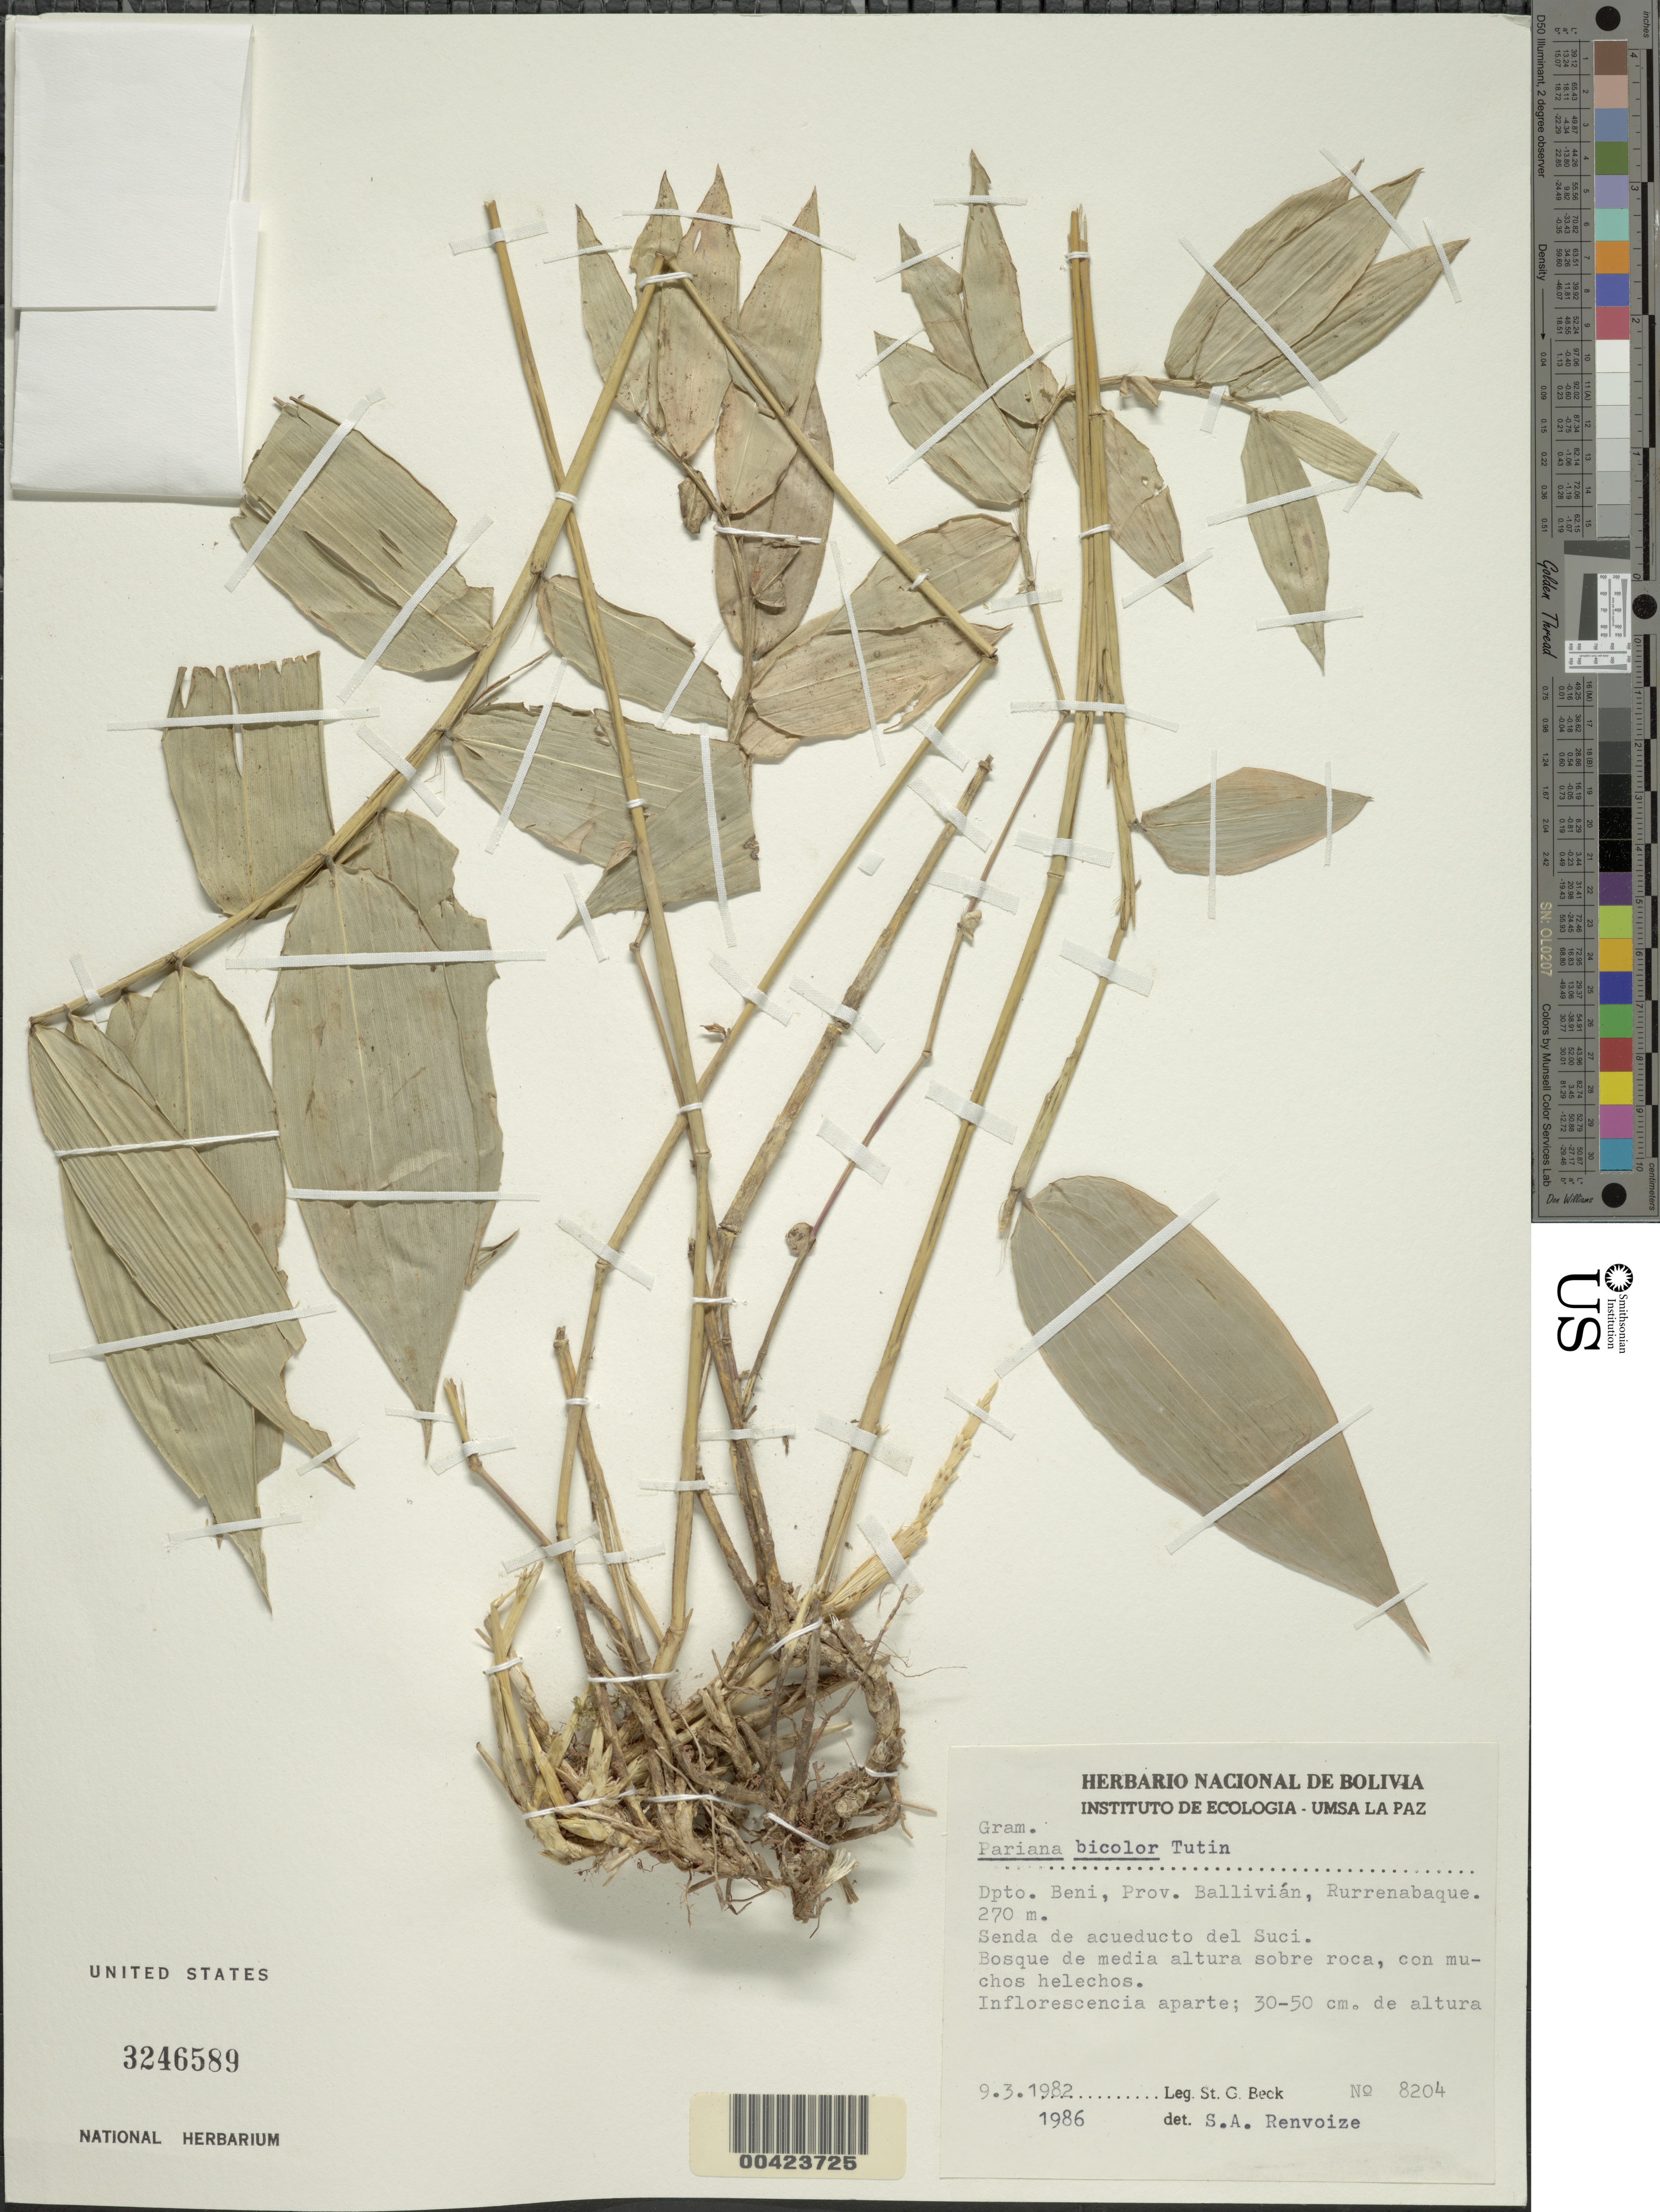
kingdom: Plantae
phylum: Tracheophyta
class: Liliopsida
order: Poales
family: Poaceae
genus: Pariana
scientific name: Pariana bicolor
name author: Tutin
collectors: S. G. Beck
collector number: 82048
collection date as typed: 09 Mar 1982 or 03 Sep 1982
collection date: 1982-03-09 or 1982-09-03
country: Bolivia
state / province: Beni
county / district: General José Ballivián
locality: Rurrenabaque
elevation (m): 270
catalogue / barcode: US 3246589